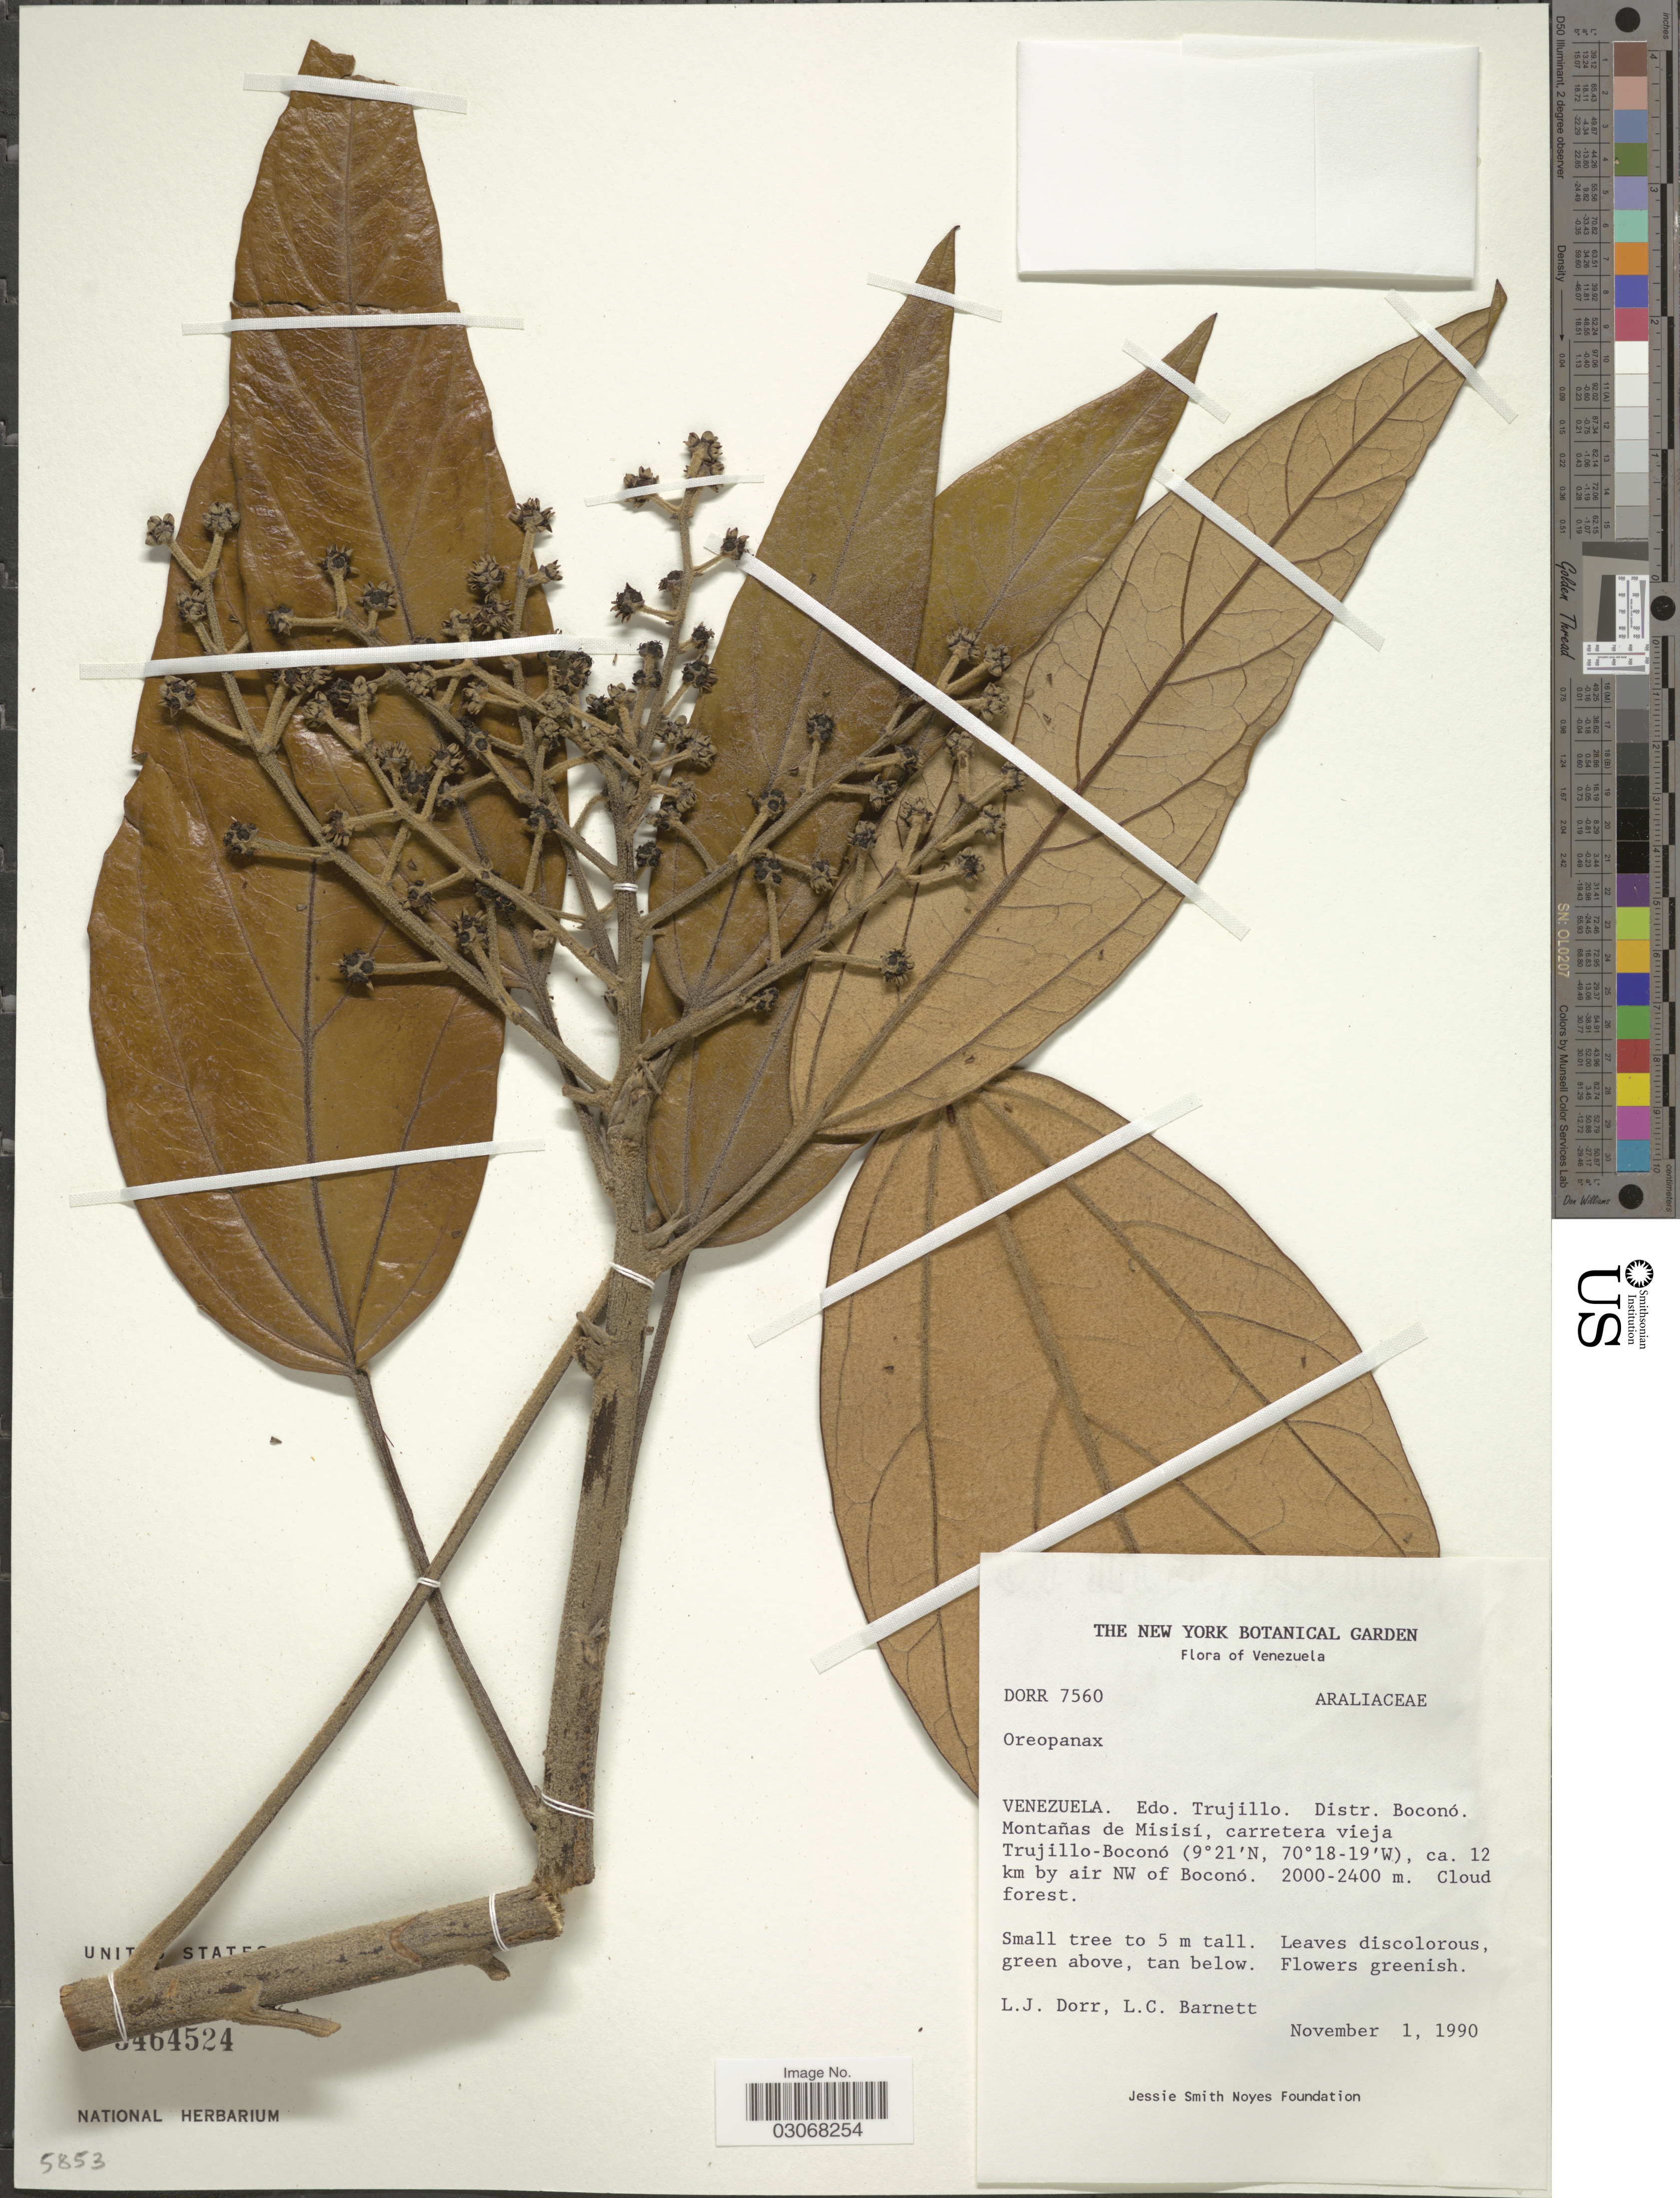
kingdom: Plantae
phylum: Tracheophyta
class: Magnoliopsida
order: Apiales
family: Araliaceae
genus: Oreopanax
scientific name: Oreopanax sp.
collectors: L. J. Dorr & L. C. Barnett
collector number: DORR 7560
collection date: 1990-11-01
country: Venezuela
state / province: Trujillo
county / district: Boconó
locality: Montañas de Misisí, carretera vieja Trujillo-Boconó, ca. 12 km by air NW of Boconó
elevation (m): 2000